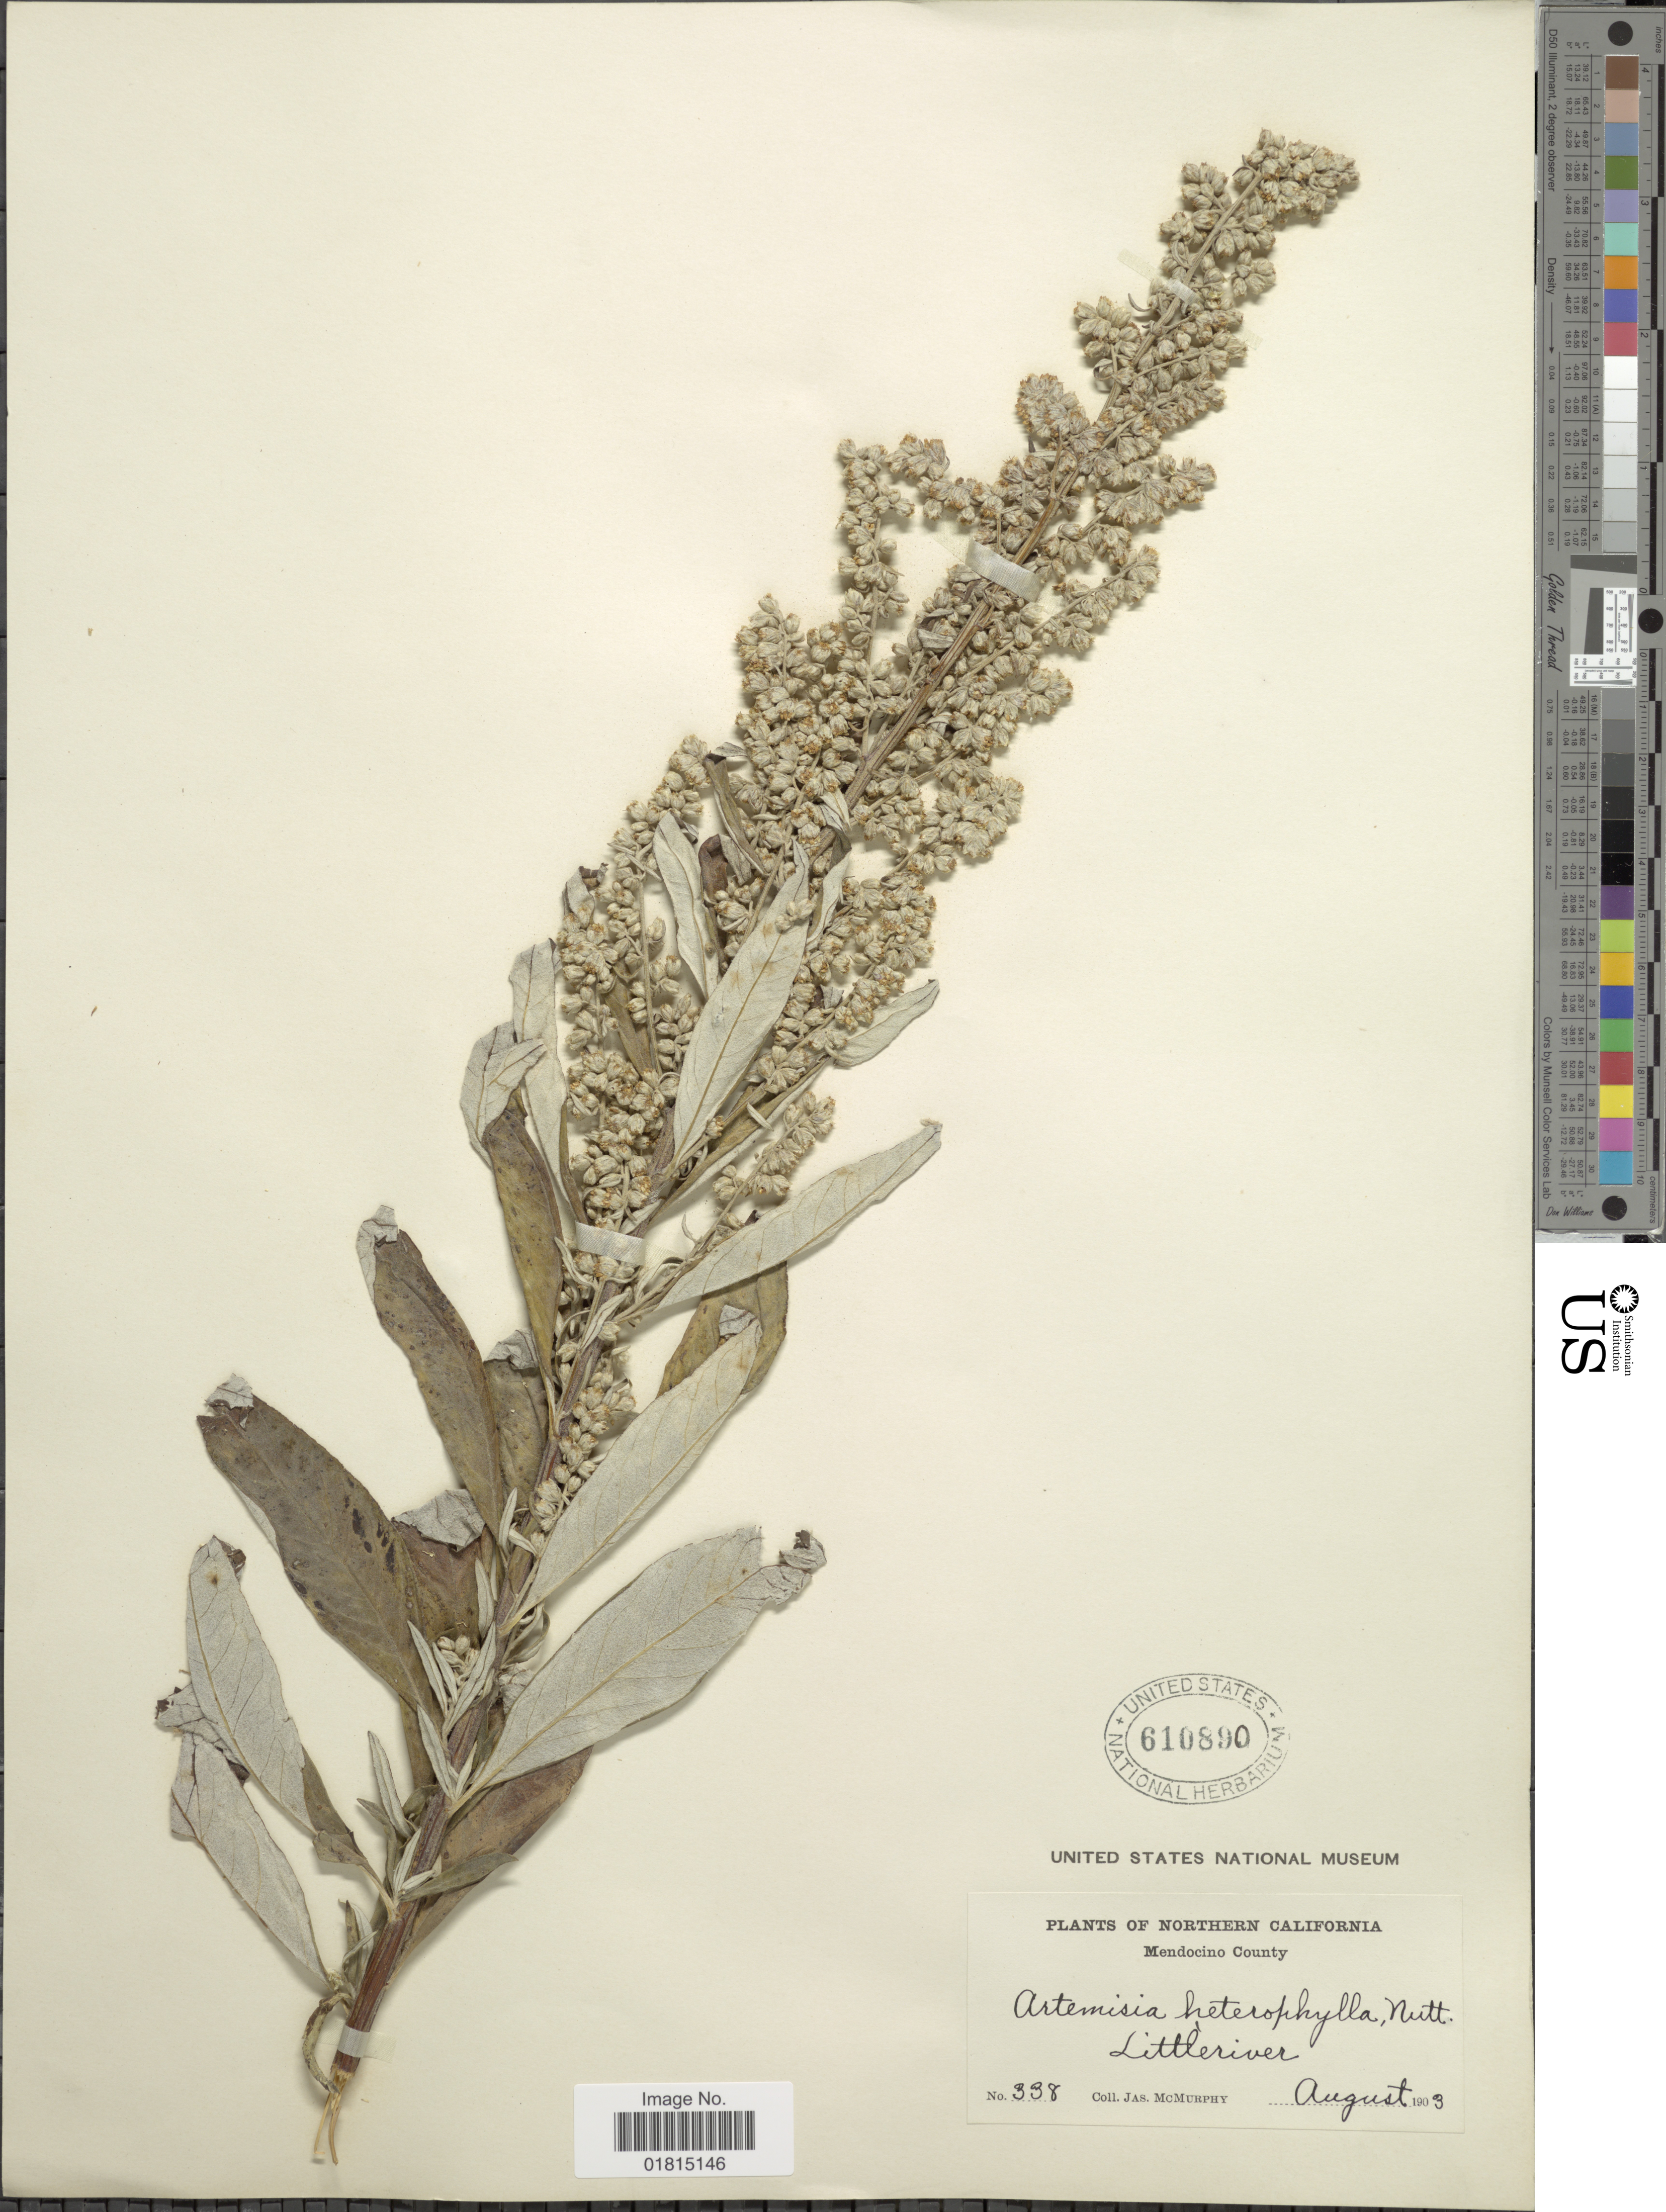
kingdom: Plantae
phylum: Tracheophyta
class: Magnoliopsida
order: Asterales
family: Asteraceae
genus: Artemisia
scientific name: Artemisia douglasiana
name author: Besser ex Hook.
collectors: J. McMurphy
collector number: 338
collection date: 1903-08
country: United States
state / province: California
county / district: Mendocino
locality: Northern California. Mendocino County, Littleriver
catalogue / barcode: US 610890